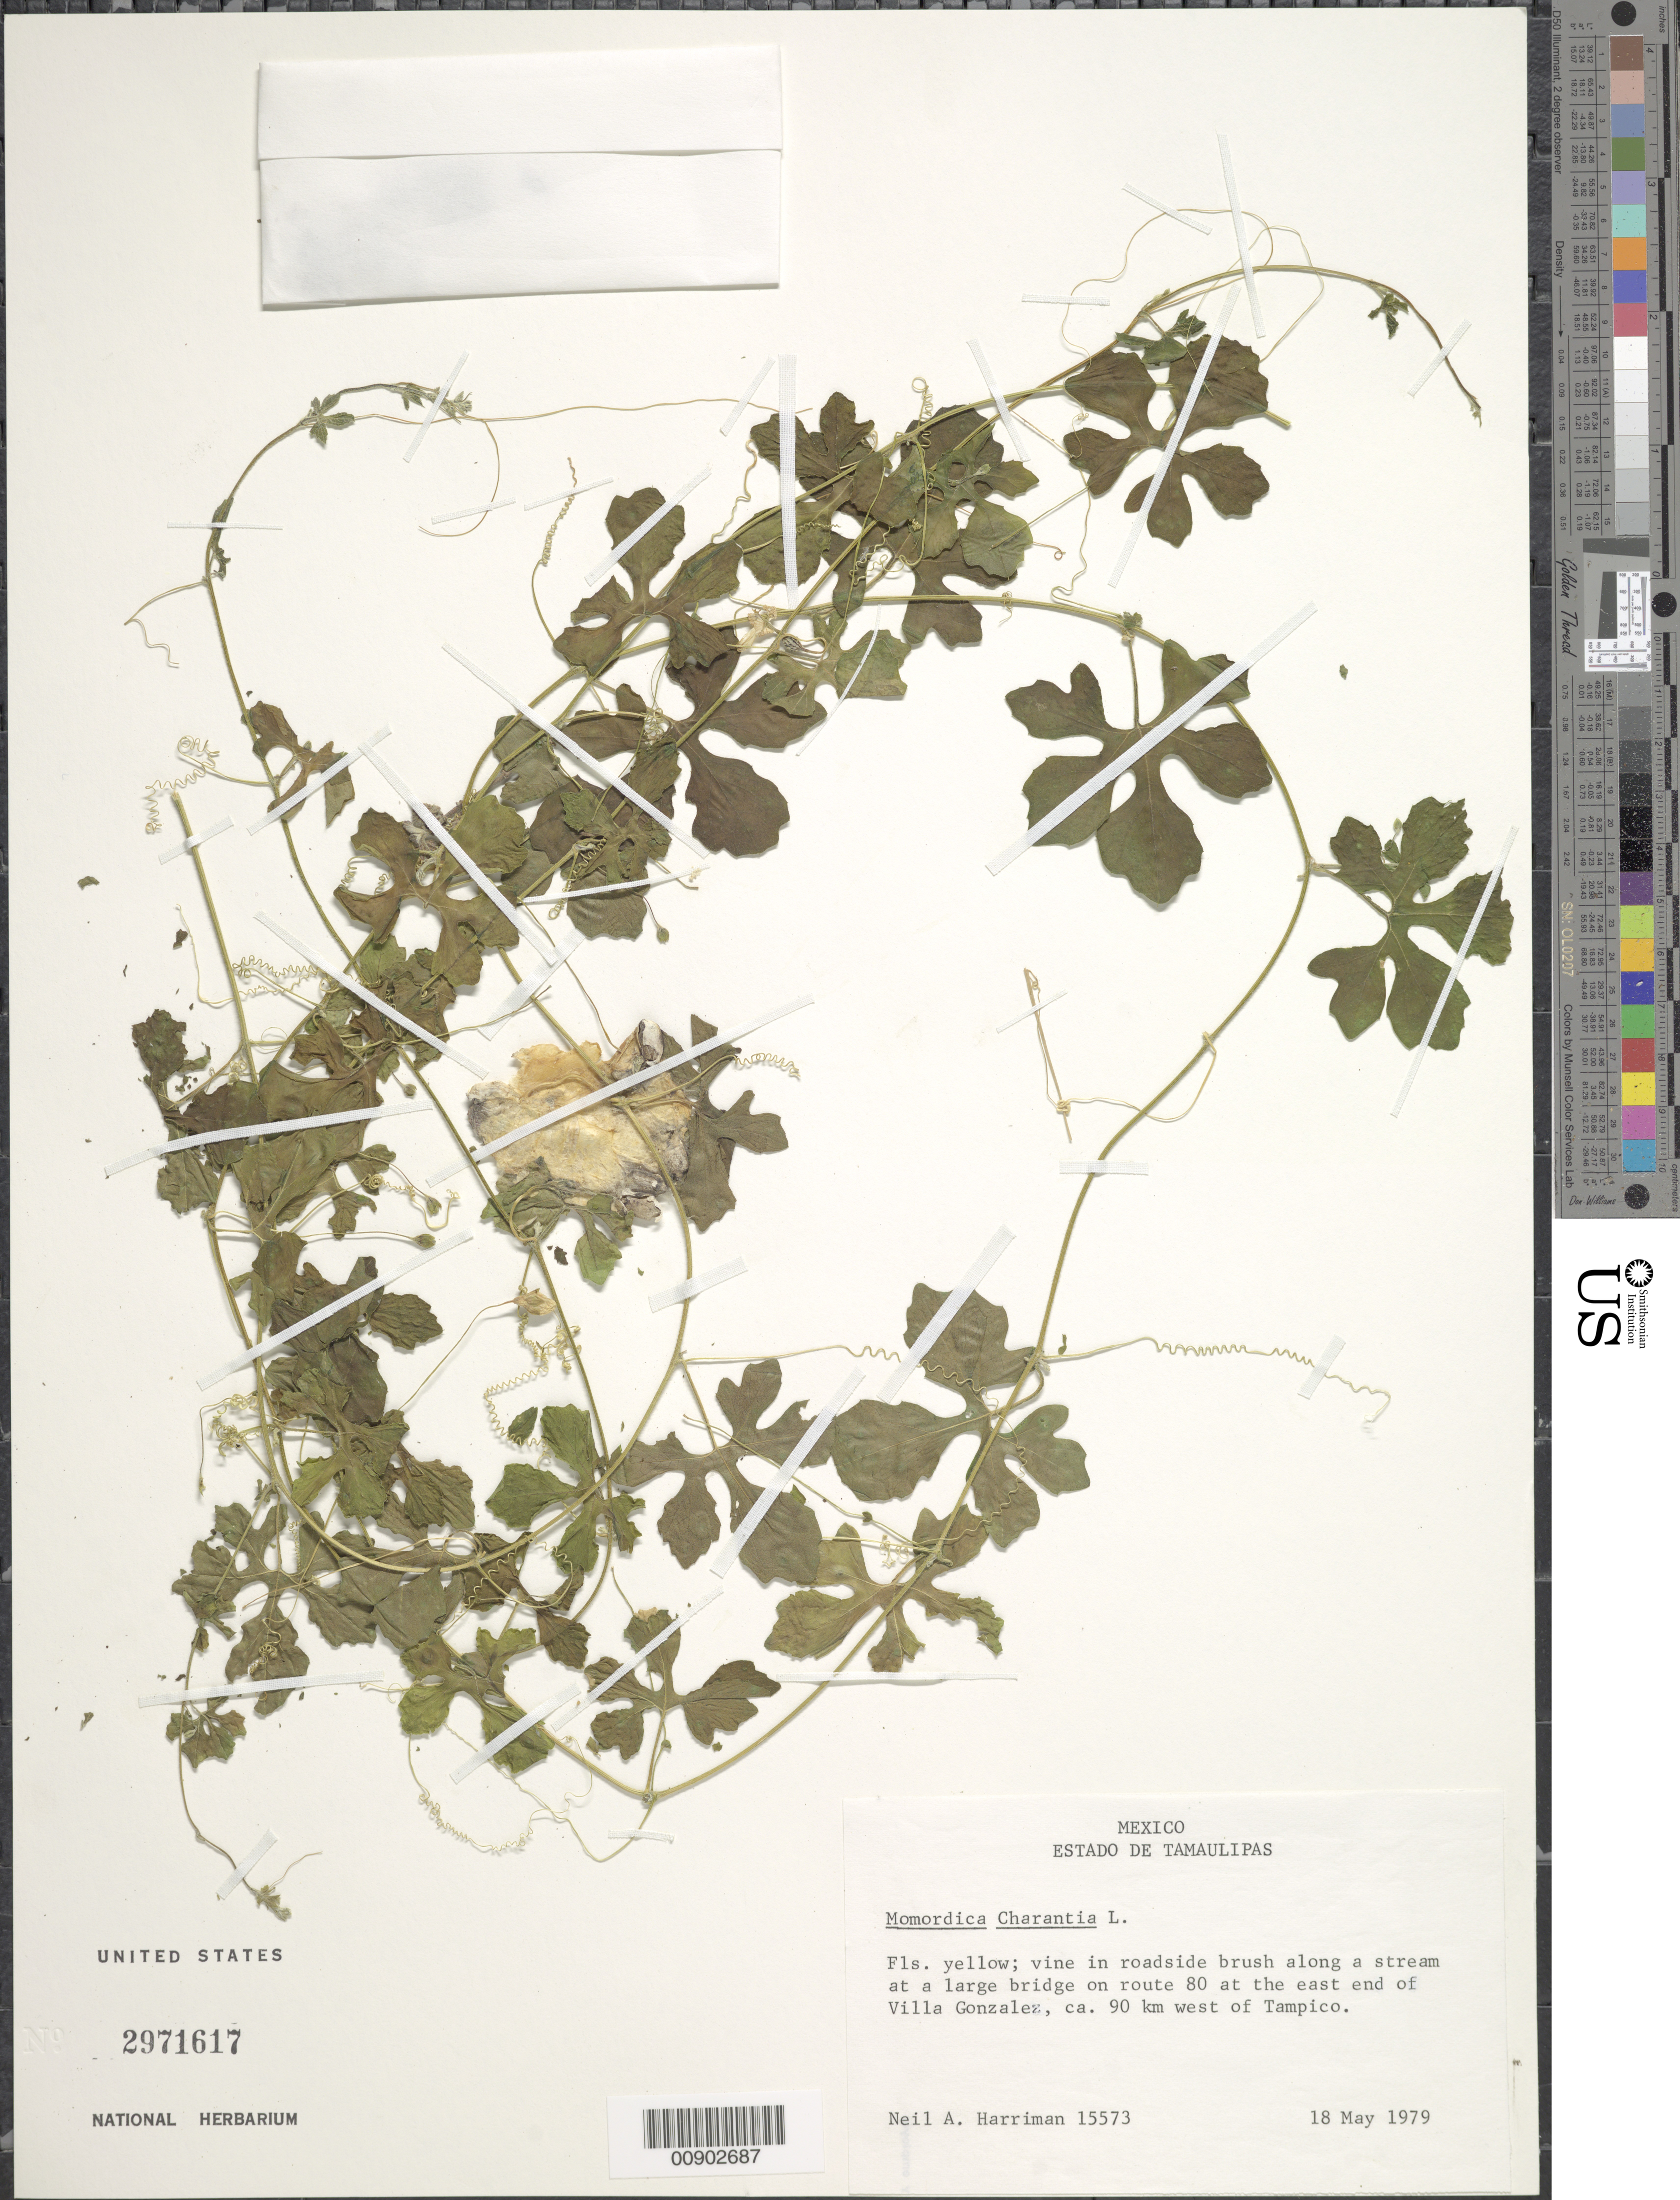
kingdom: Plantae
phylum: Tracheophyta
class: Magnoliopsida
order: Cucurbitales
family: Cucurbitaceae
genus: Momordica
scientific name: Momordica charantia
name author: L.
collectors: N. A. Harriman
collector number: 15573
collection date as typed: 18 May 1979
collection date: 1979-05-18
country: Mexico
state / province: Tamaulipas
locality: In a roadside along a stream at a large bridge on route 80 at the east end of Villa González, ca. 90 km. west of Tampico, Tamaulipas.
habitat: In a roadside along a stream.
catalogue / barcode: US 2971617